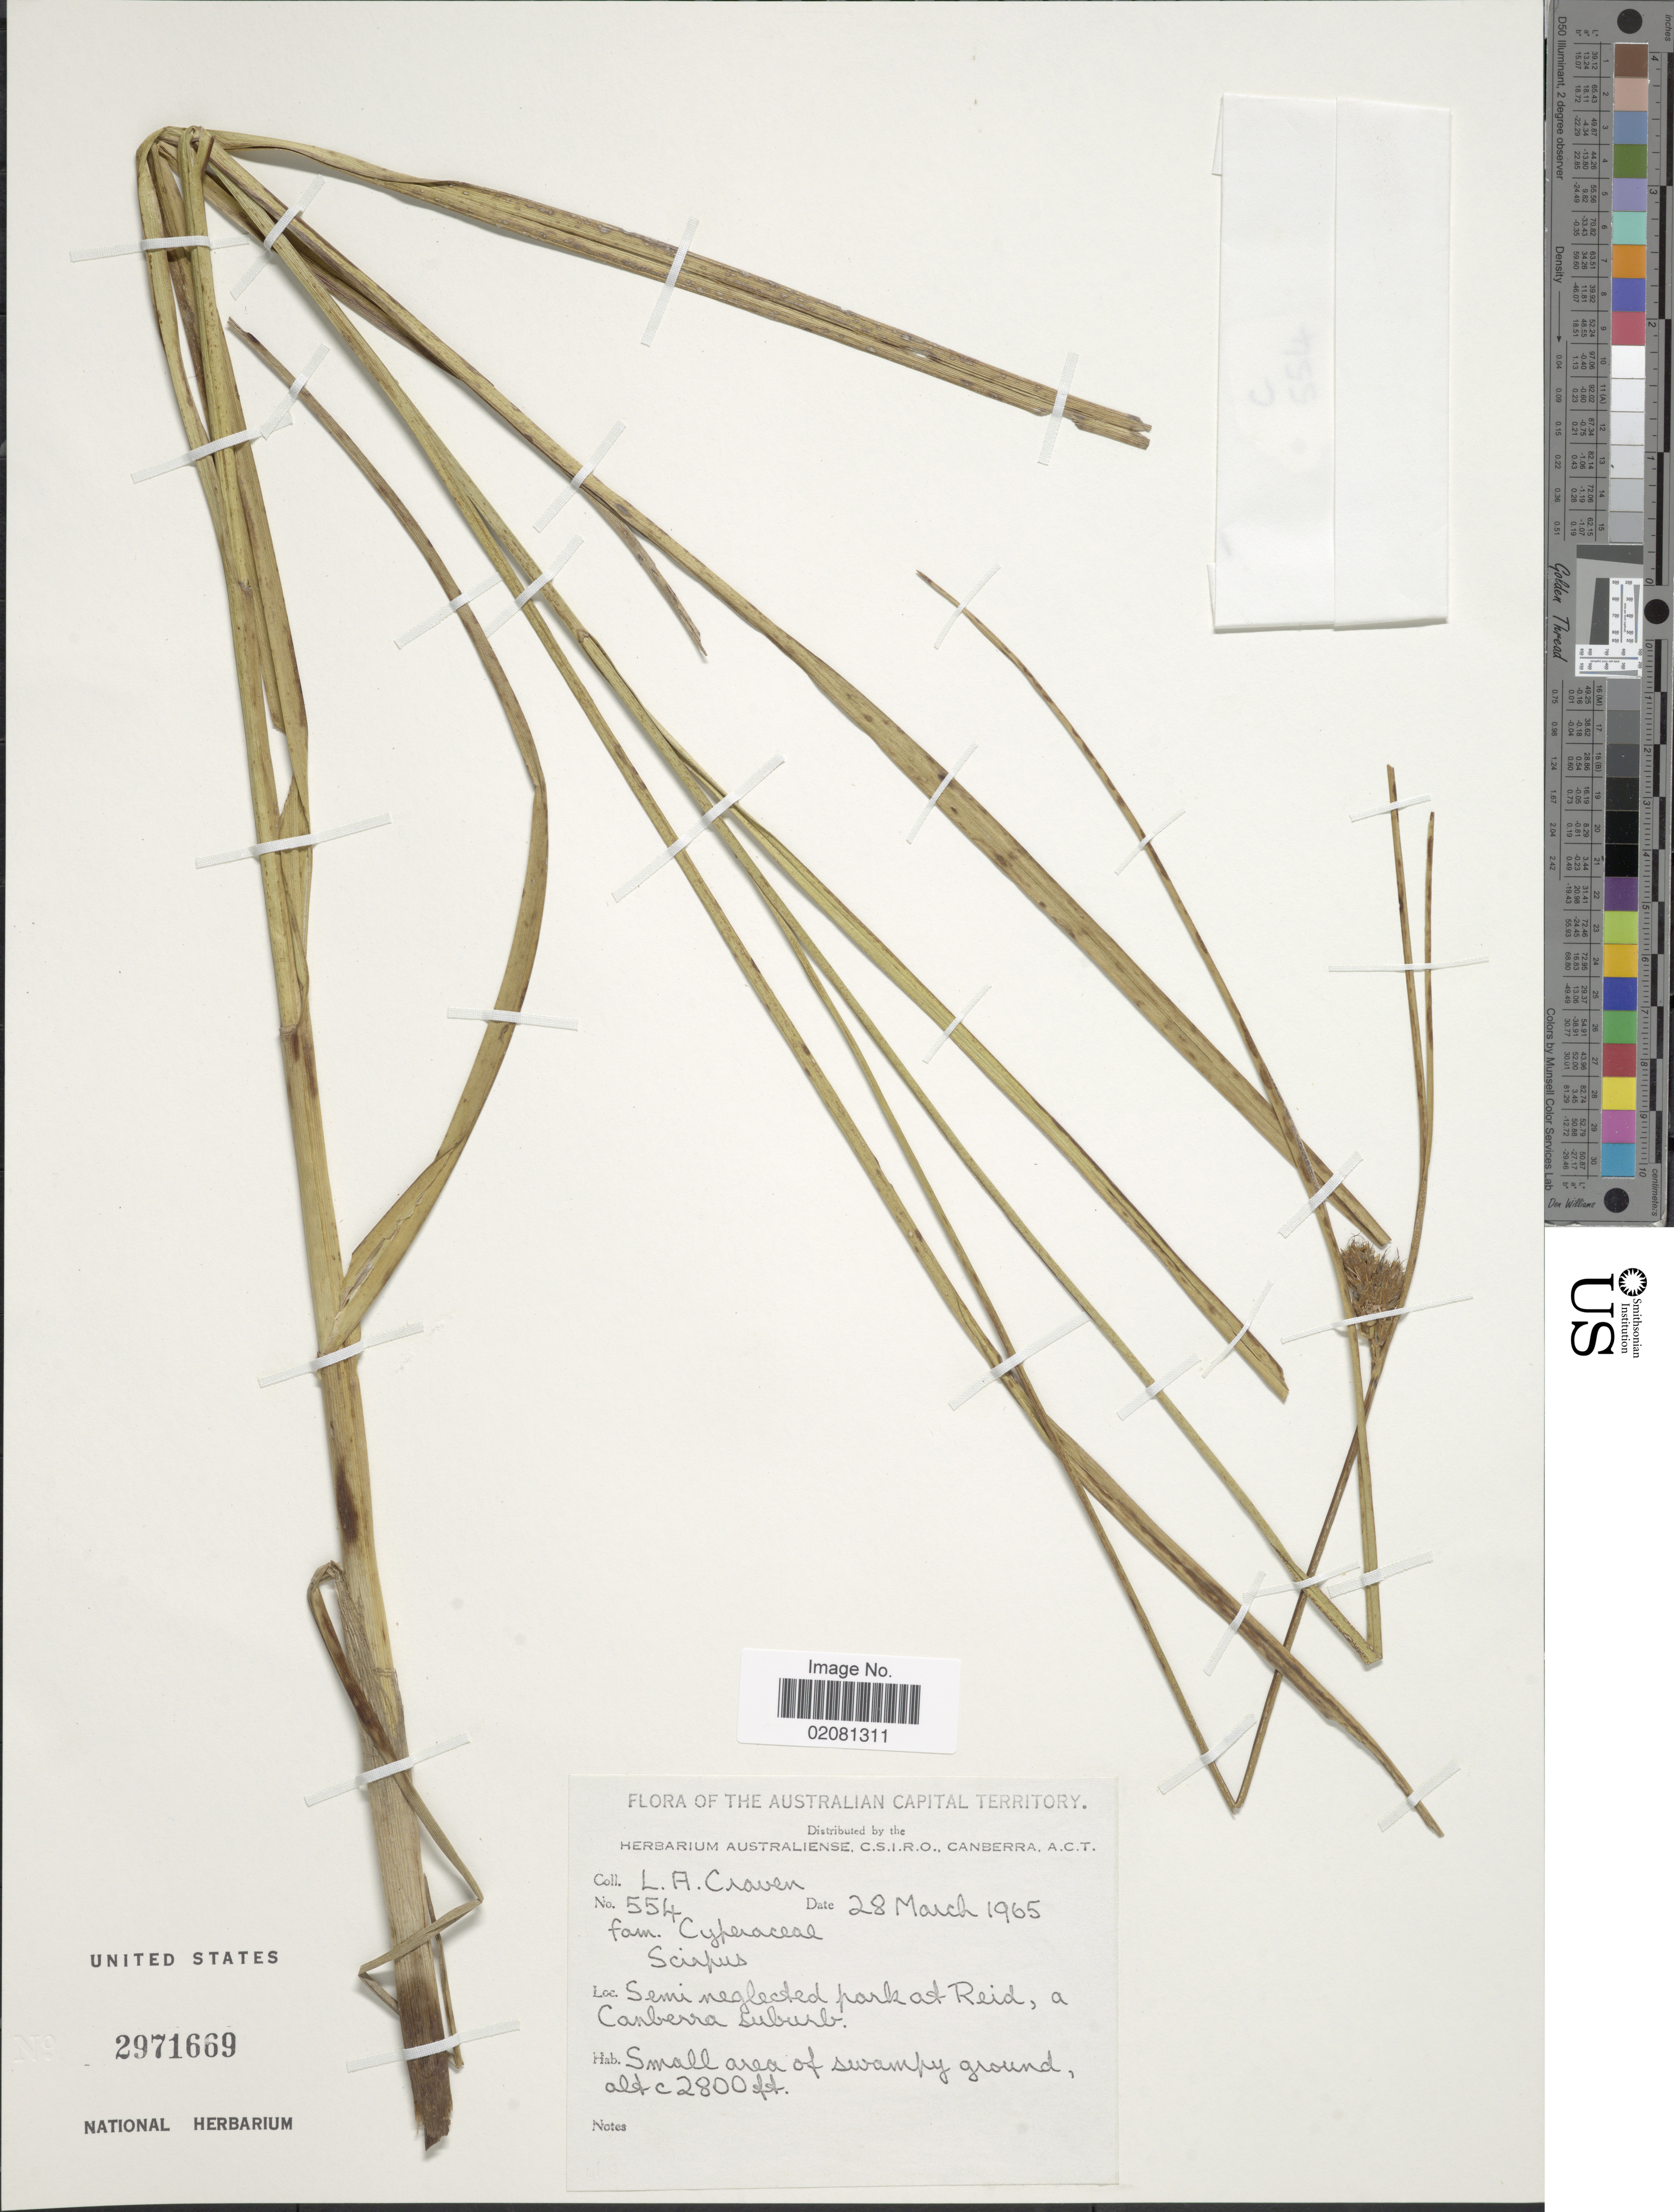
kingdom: Plantae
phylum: Tracheophyta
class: Liliopsida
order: Poales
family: Cyperaceae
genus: Bolboschoenus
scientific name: Bolboschoenus caldwellii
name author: (V.J. Cook) Soják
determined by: Albrecht, D. E.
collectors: L. A. Craven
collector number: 554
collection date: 1965-03-28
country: Australia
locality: Australian Capital Territory, Semi neglected park at Reid, a Canberra suburb.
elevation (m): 853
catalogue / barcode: US 2971669